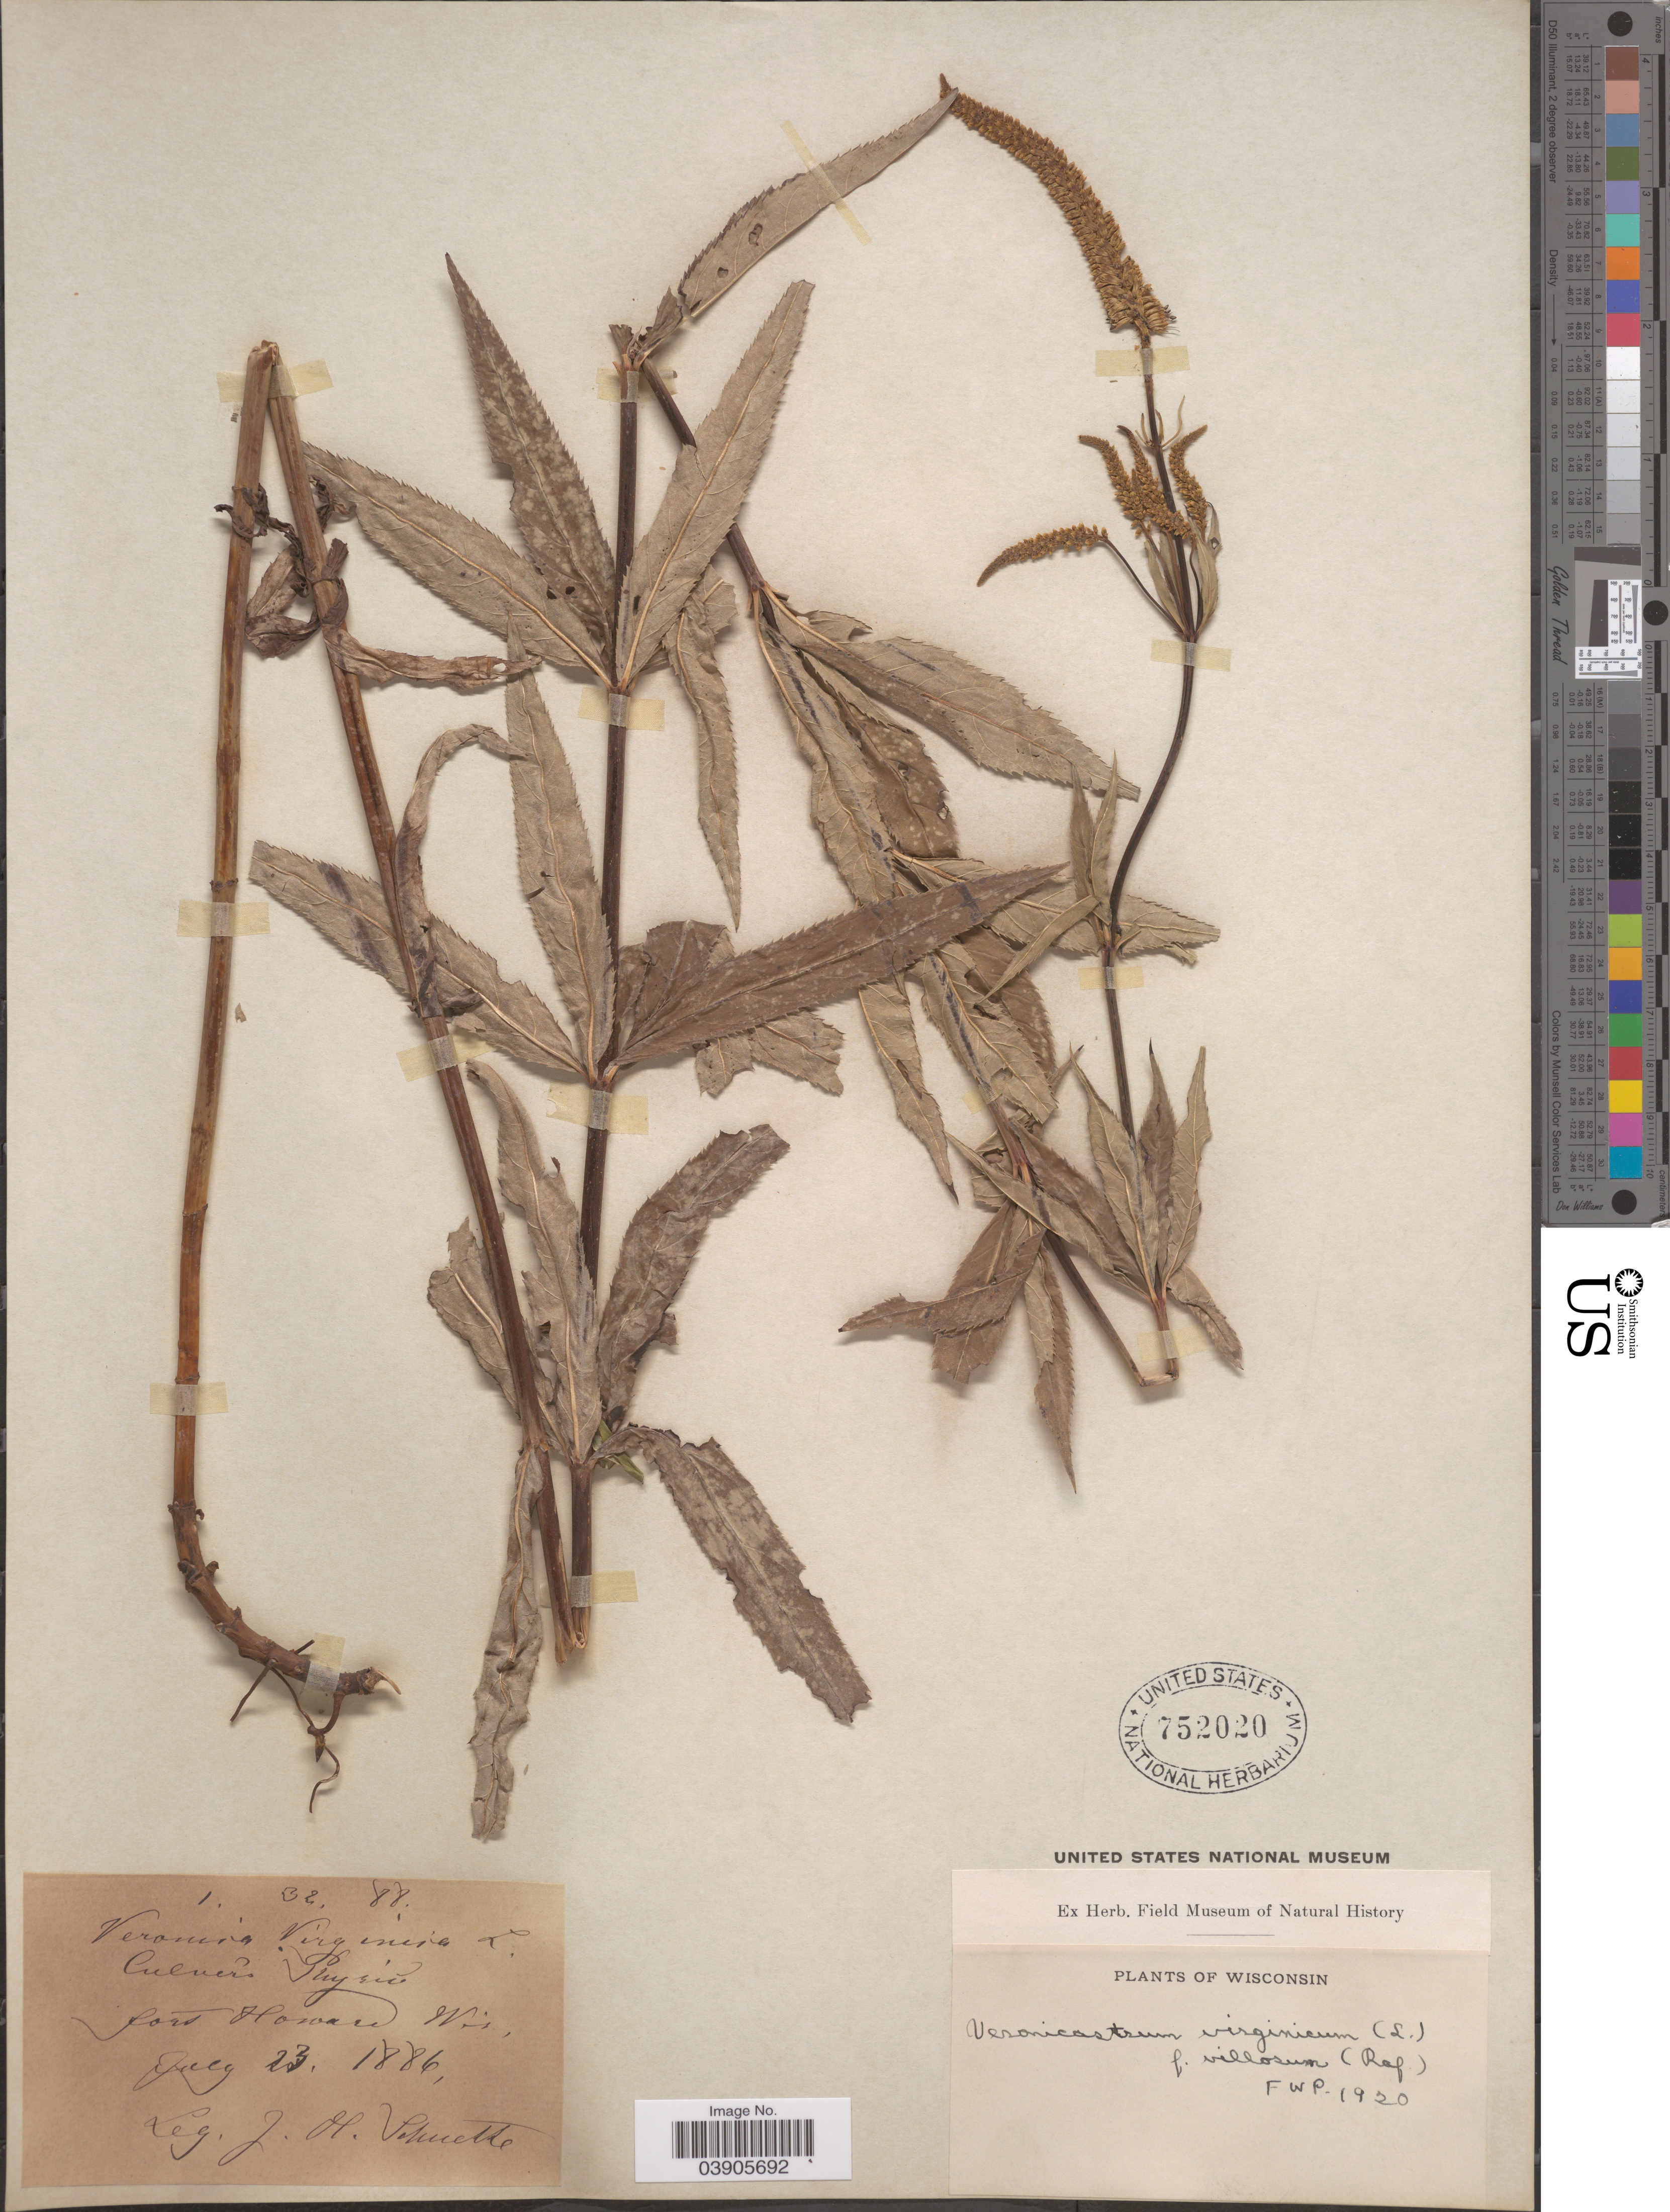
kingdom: Plantae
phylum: Tracheophyta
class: Magnoliopsida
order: Lamiales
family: Plantaginaceae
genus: Veronicastrum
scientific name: Veronicastrum virginicum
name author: (L.) Farw.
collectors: J. H. Schuette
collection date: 1886-07-23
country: United States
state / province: Wisconsin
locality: Fort Howard.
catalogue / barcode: US 752020